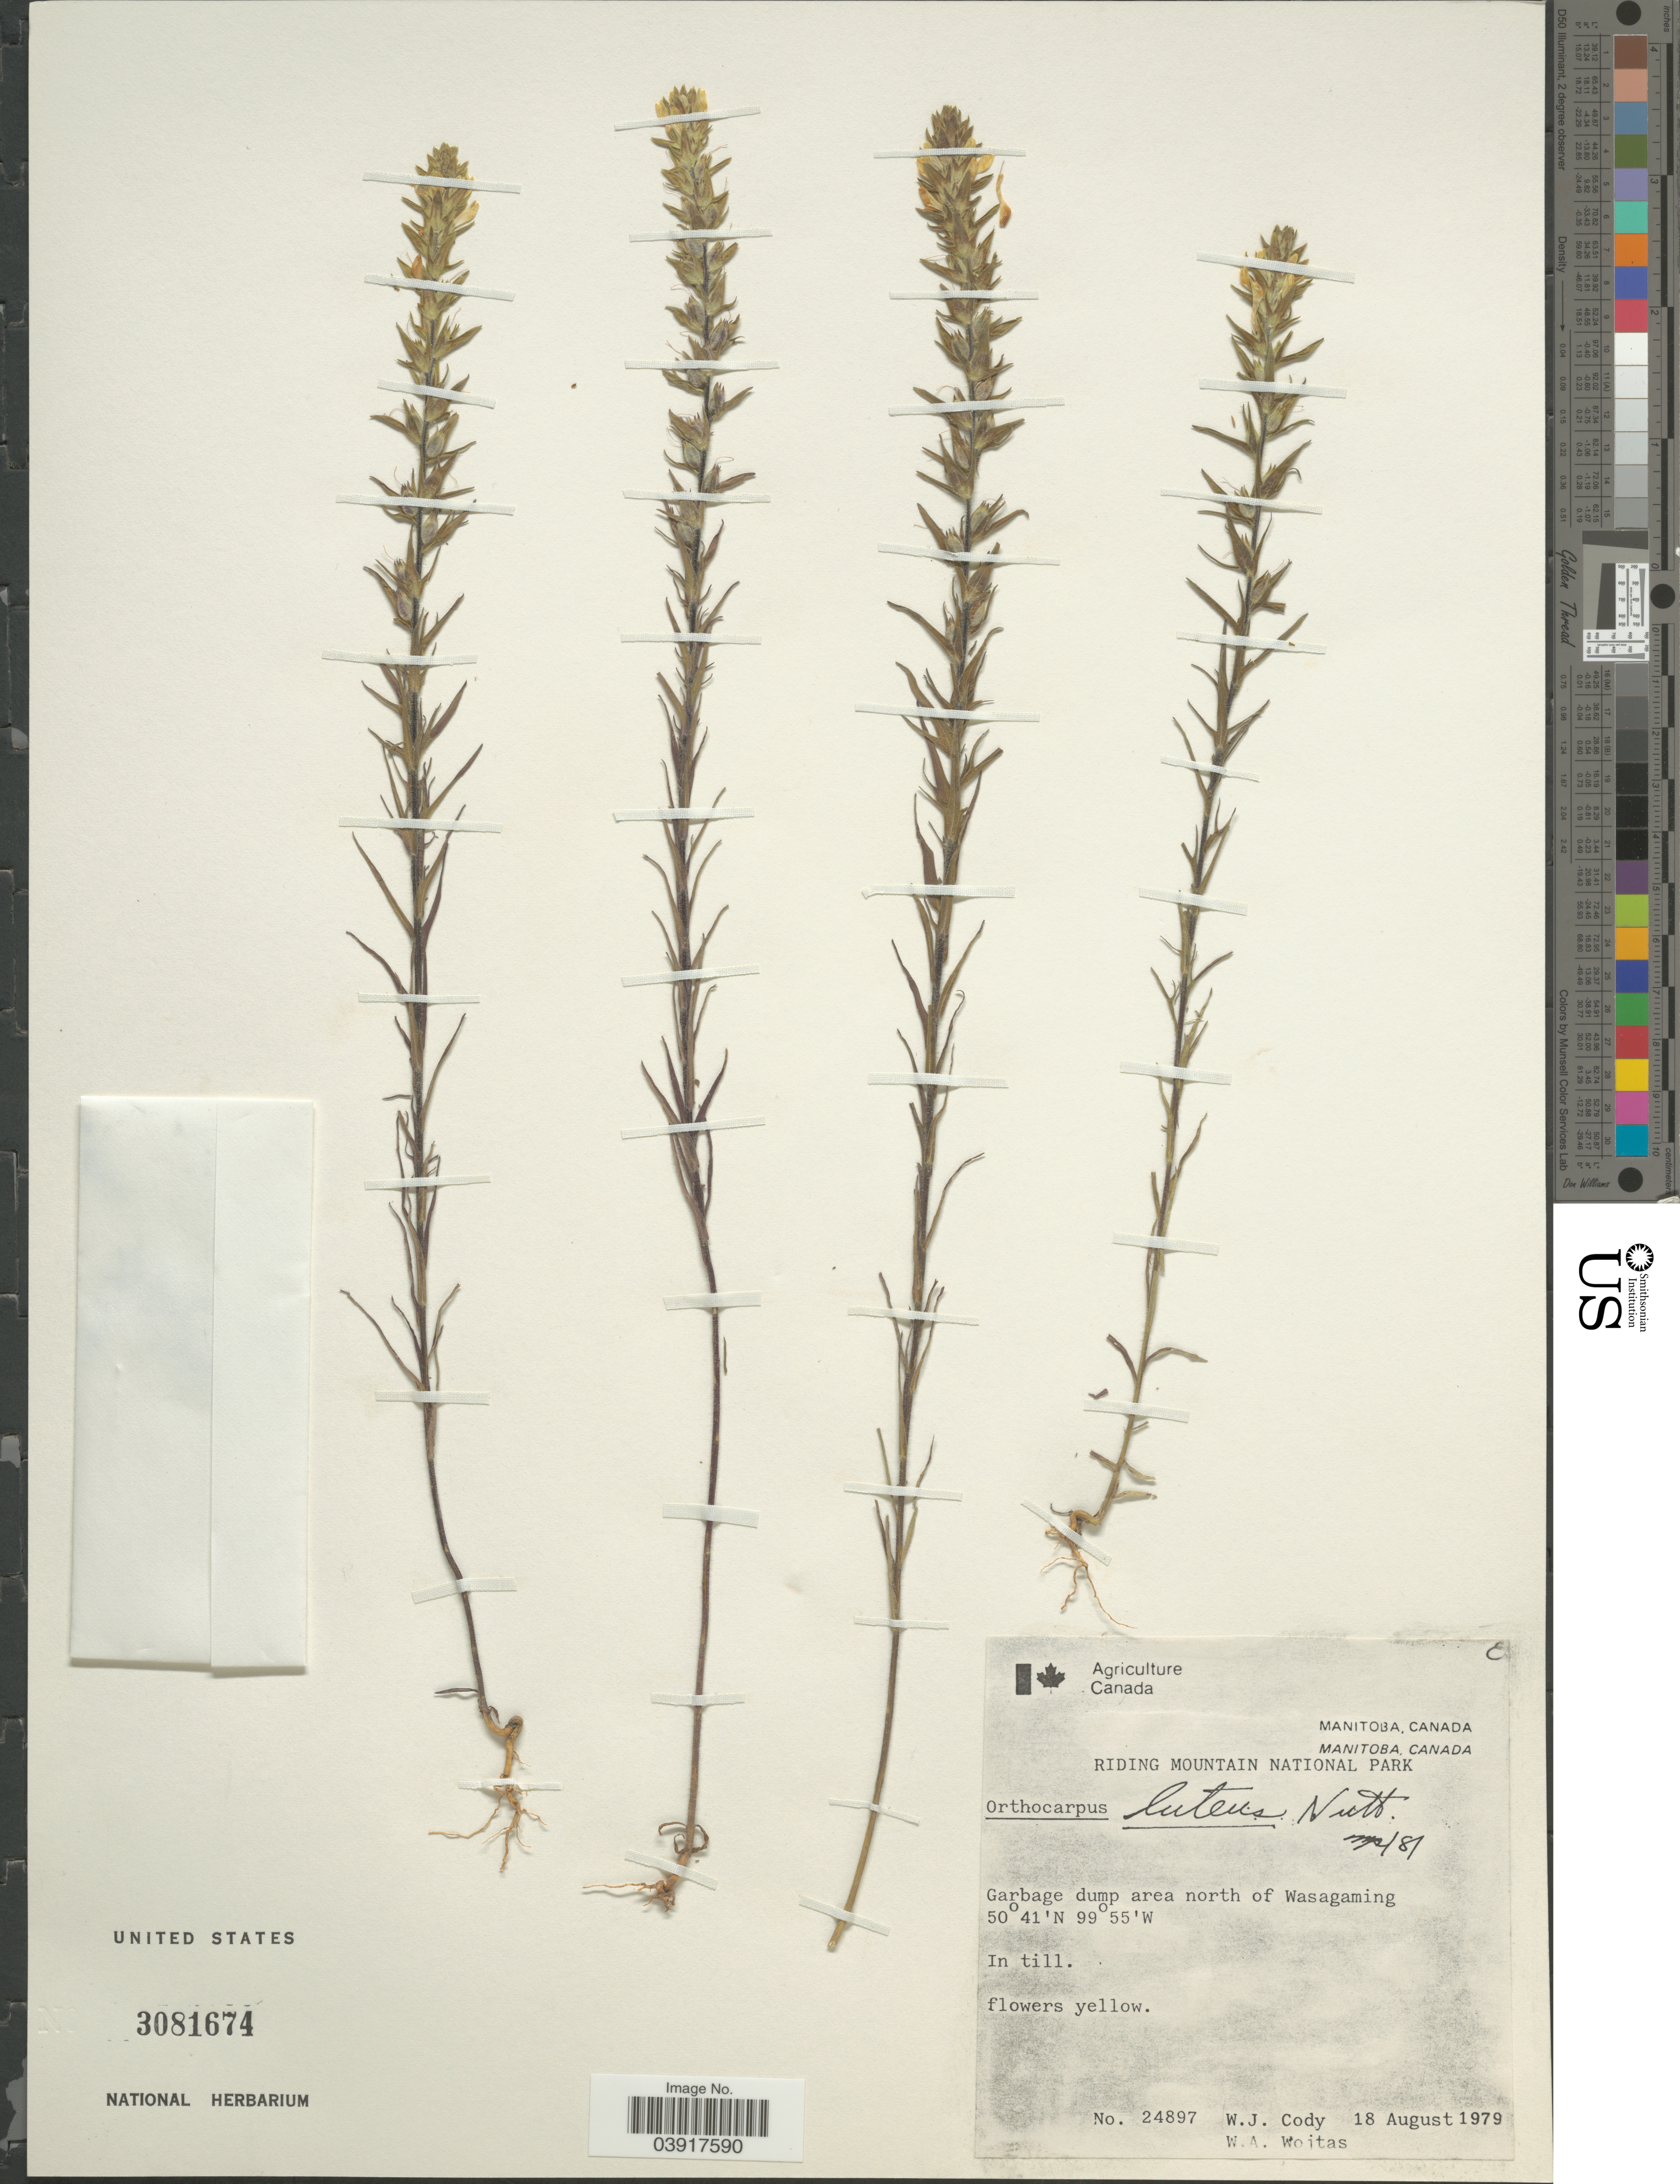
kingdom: Plantae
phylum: Tracheophyta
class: Magnoliopsida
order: Lamiales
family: Orobanchaceae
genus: Orthocarpus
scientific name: Orthocarpus luteus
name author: Nutt.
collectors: W. Cody & W. Woitas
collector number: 24897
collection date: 1979-08-18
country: Canada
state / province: Manitoba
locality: Riding Mountain National Park. Garbage dump area north of Wasagaming.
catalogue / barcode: US 3081674